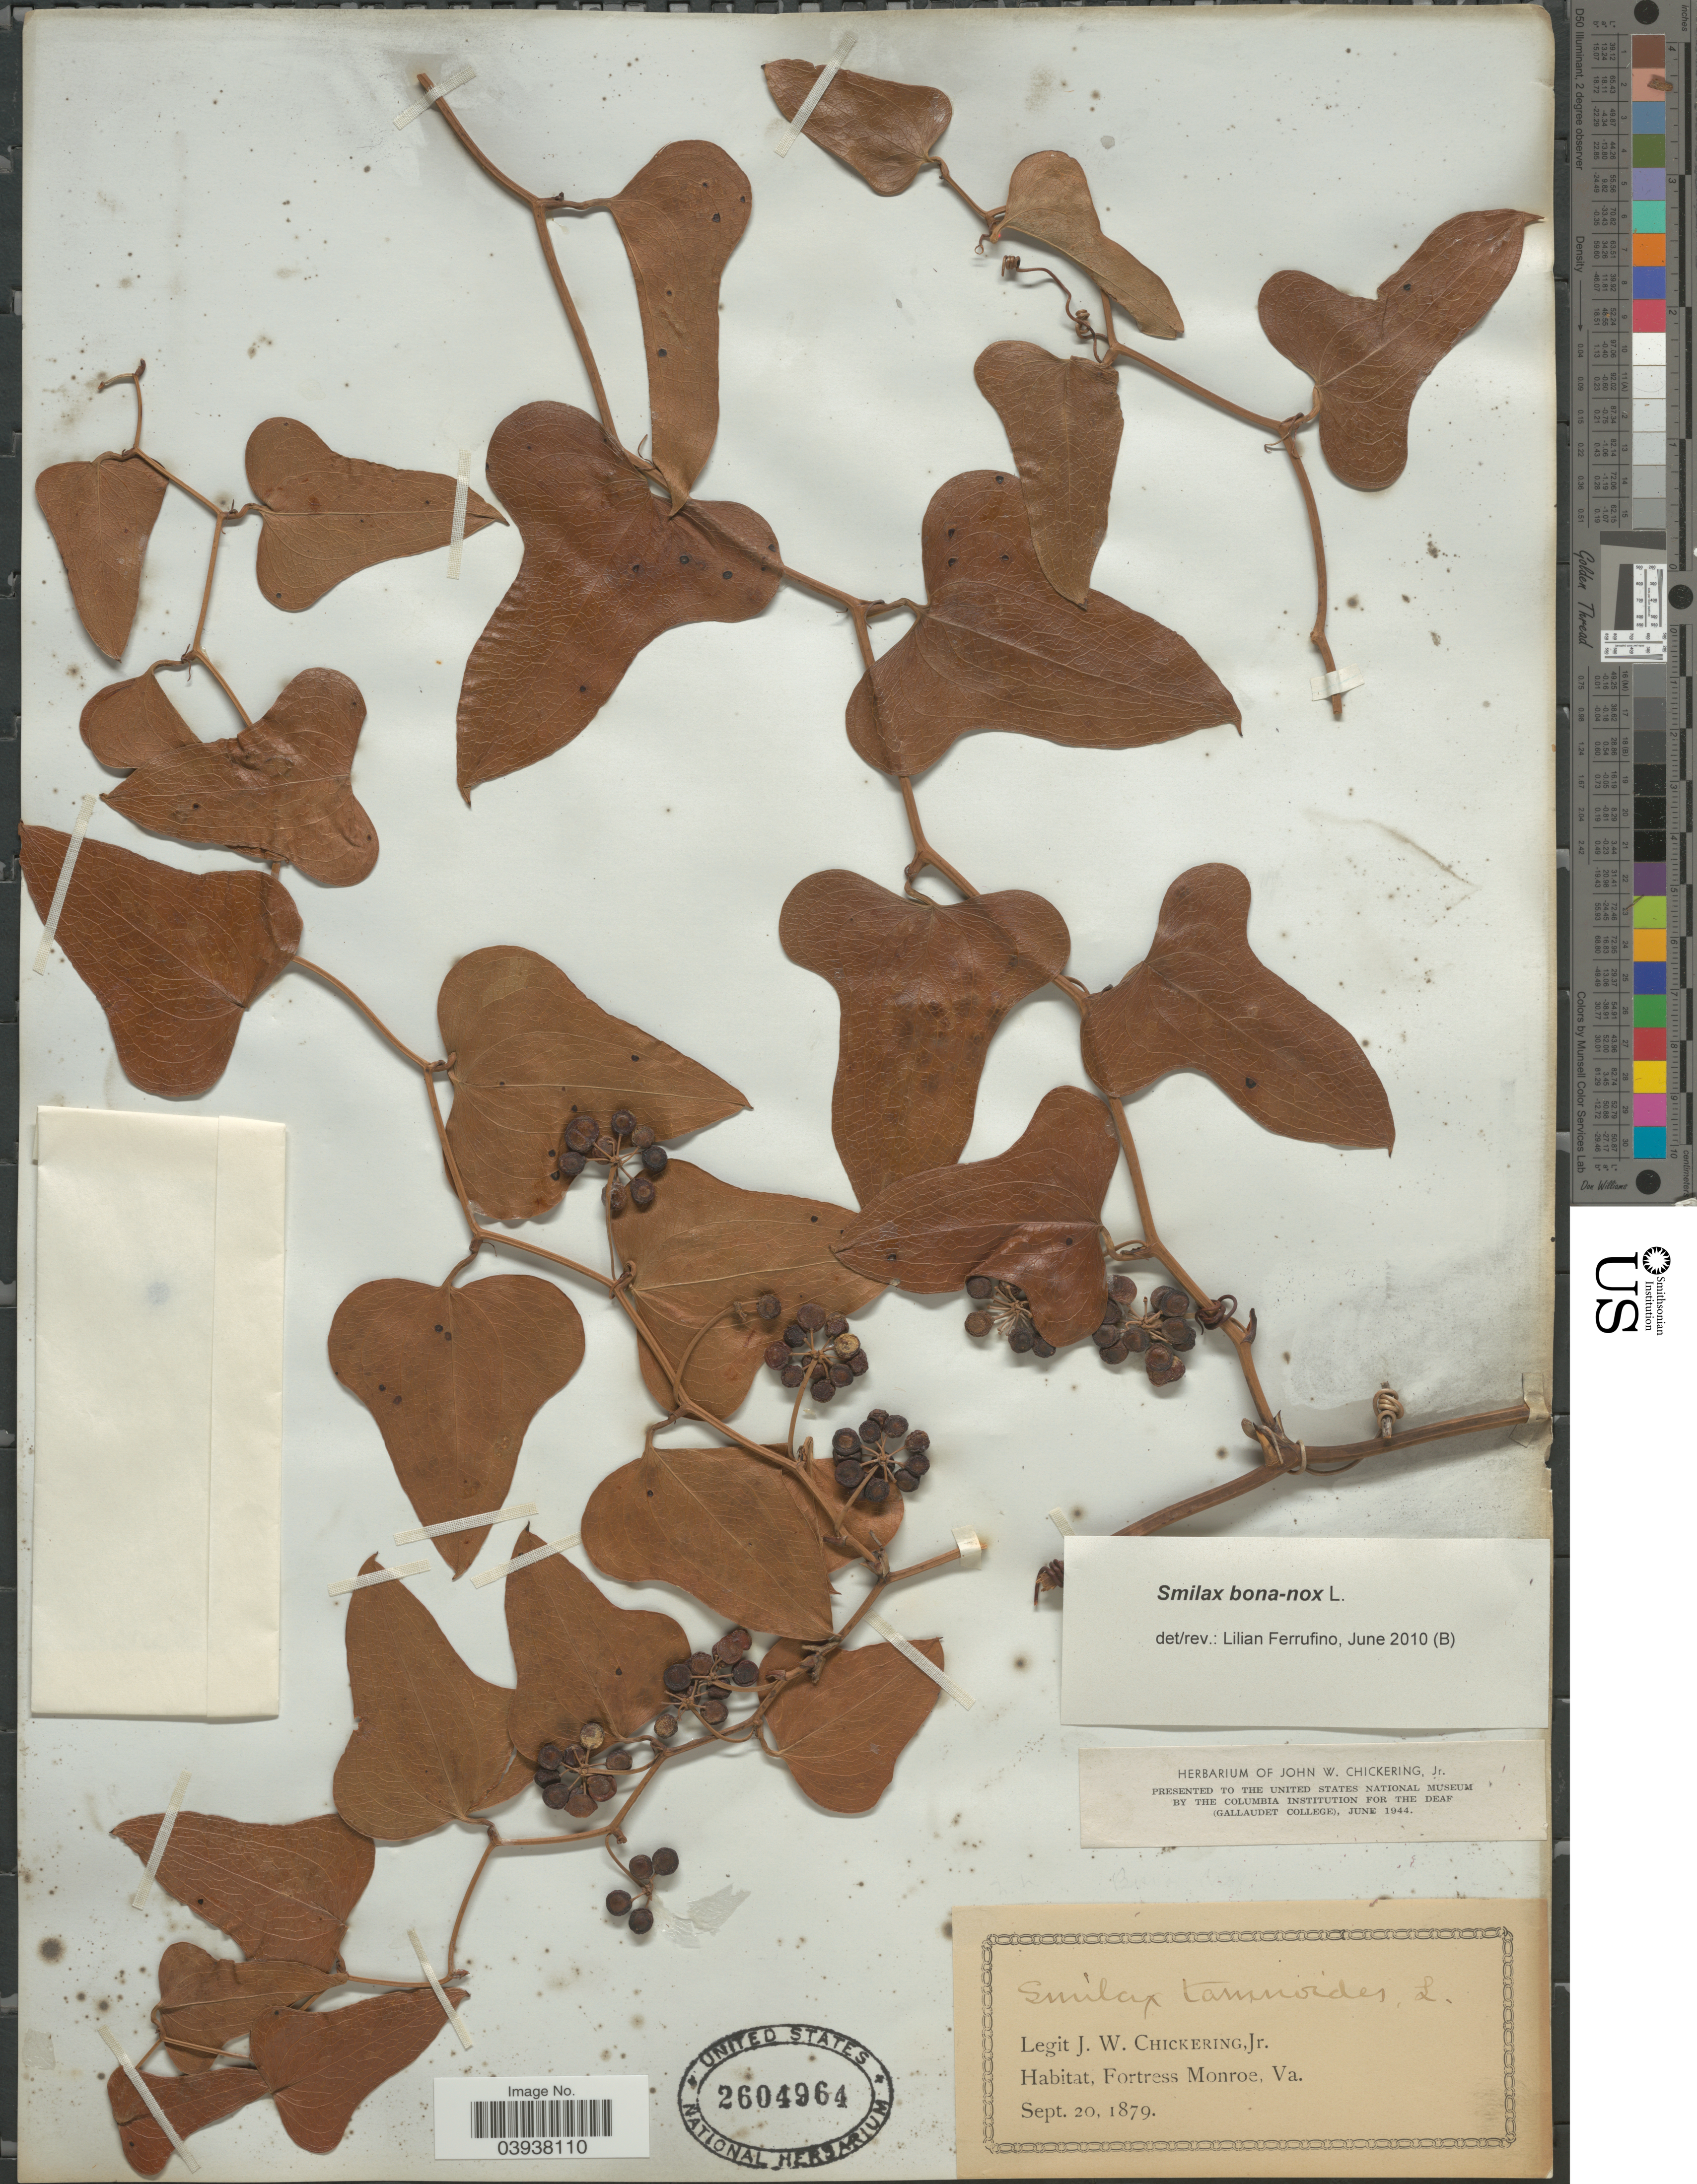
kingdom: Plantae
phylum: Tracheophyta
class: Liliopsida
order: Liliales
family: Smilacaceae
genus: Smilax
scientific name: Smilax bona-nox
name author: L.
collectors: J. W. Chickering Jr.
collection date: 1879-09-20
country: United States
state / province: Virginia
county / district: City of Hampton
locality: Fortress Monroe.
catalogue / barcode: US 2604964